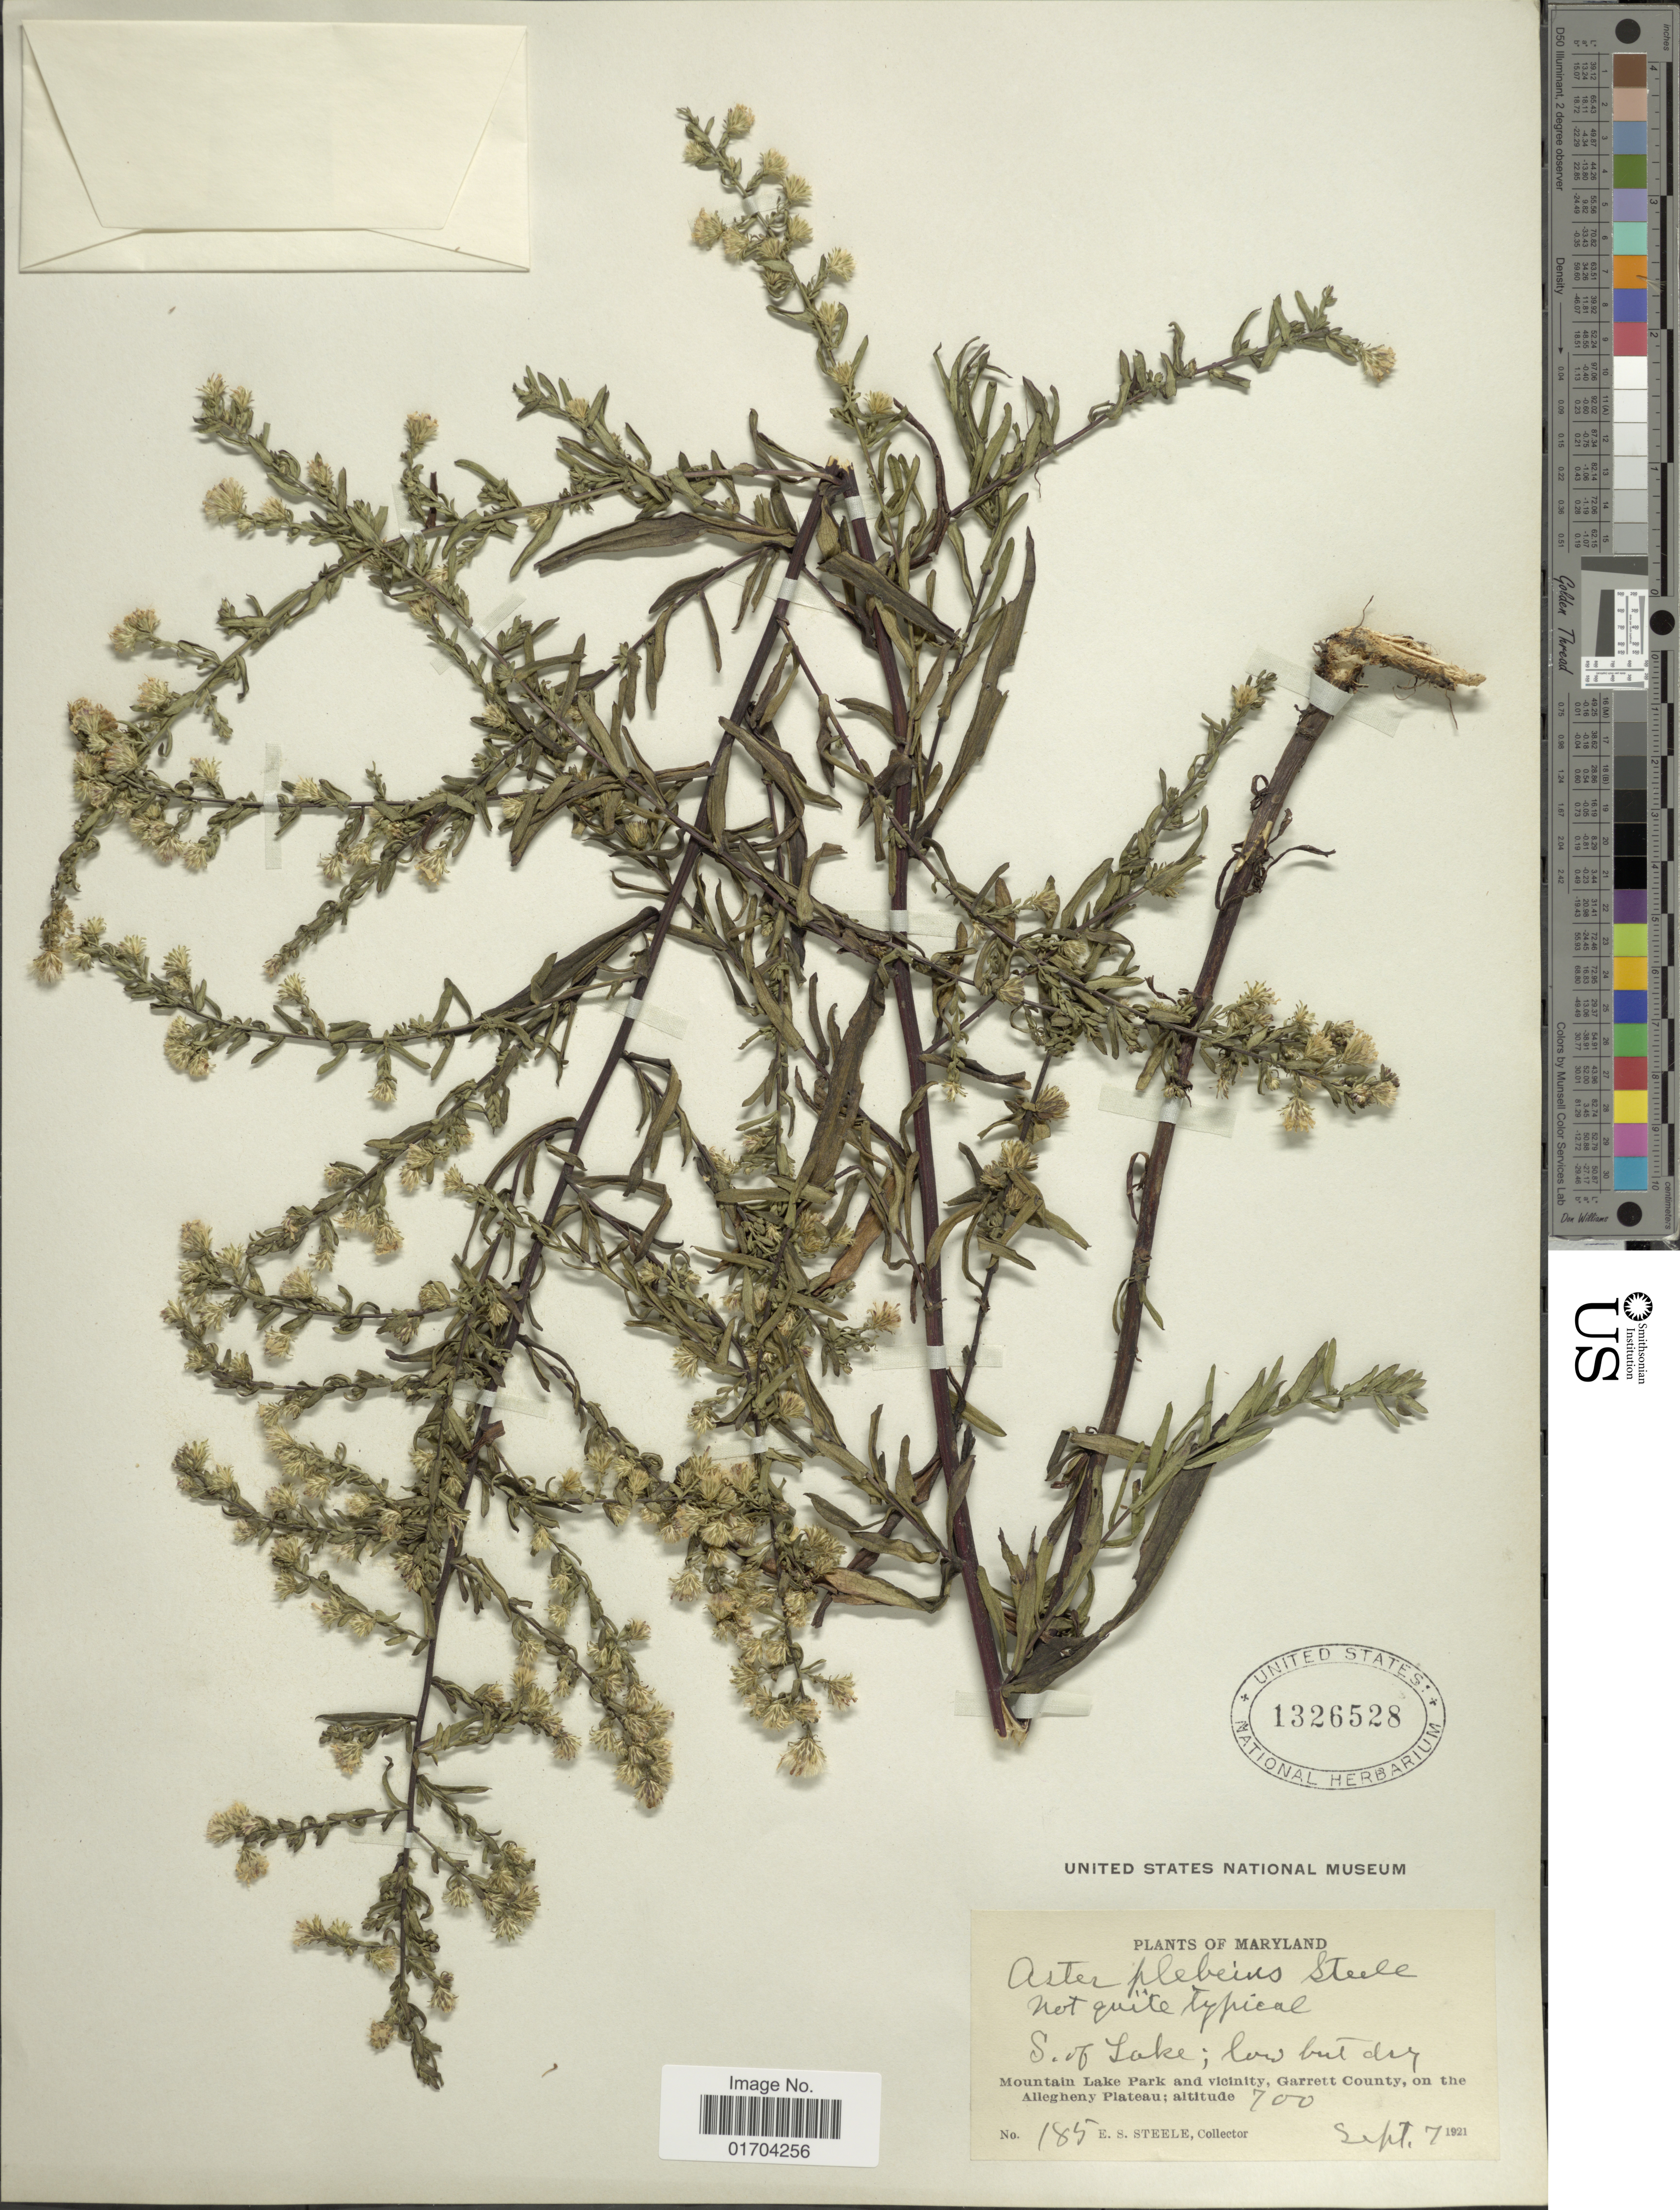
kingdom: Plantae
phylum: Tracheophyta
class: Magnoliopsida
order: Asterales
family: Asteraceae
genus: Symphyotrichum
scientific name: Symphyotrichum sp.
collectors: E. Steele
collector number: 185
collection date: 1921-09-07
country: United States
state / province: Maryland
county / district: Garrett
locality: S. of Lake, Mountain Lake Park and vicinity, Garrett County, on the Allegheny Plateau.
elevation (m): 700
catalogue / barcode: US 1326528